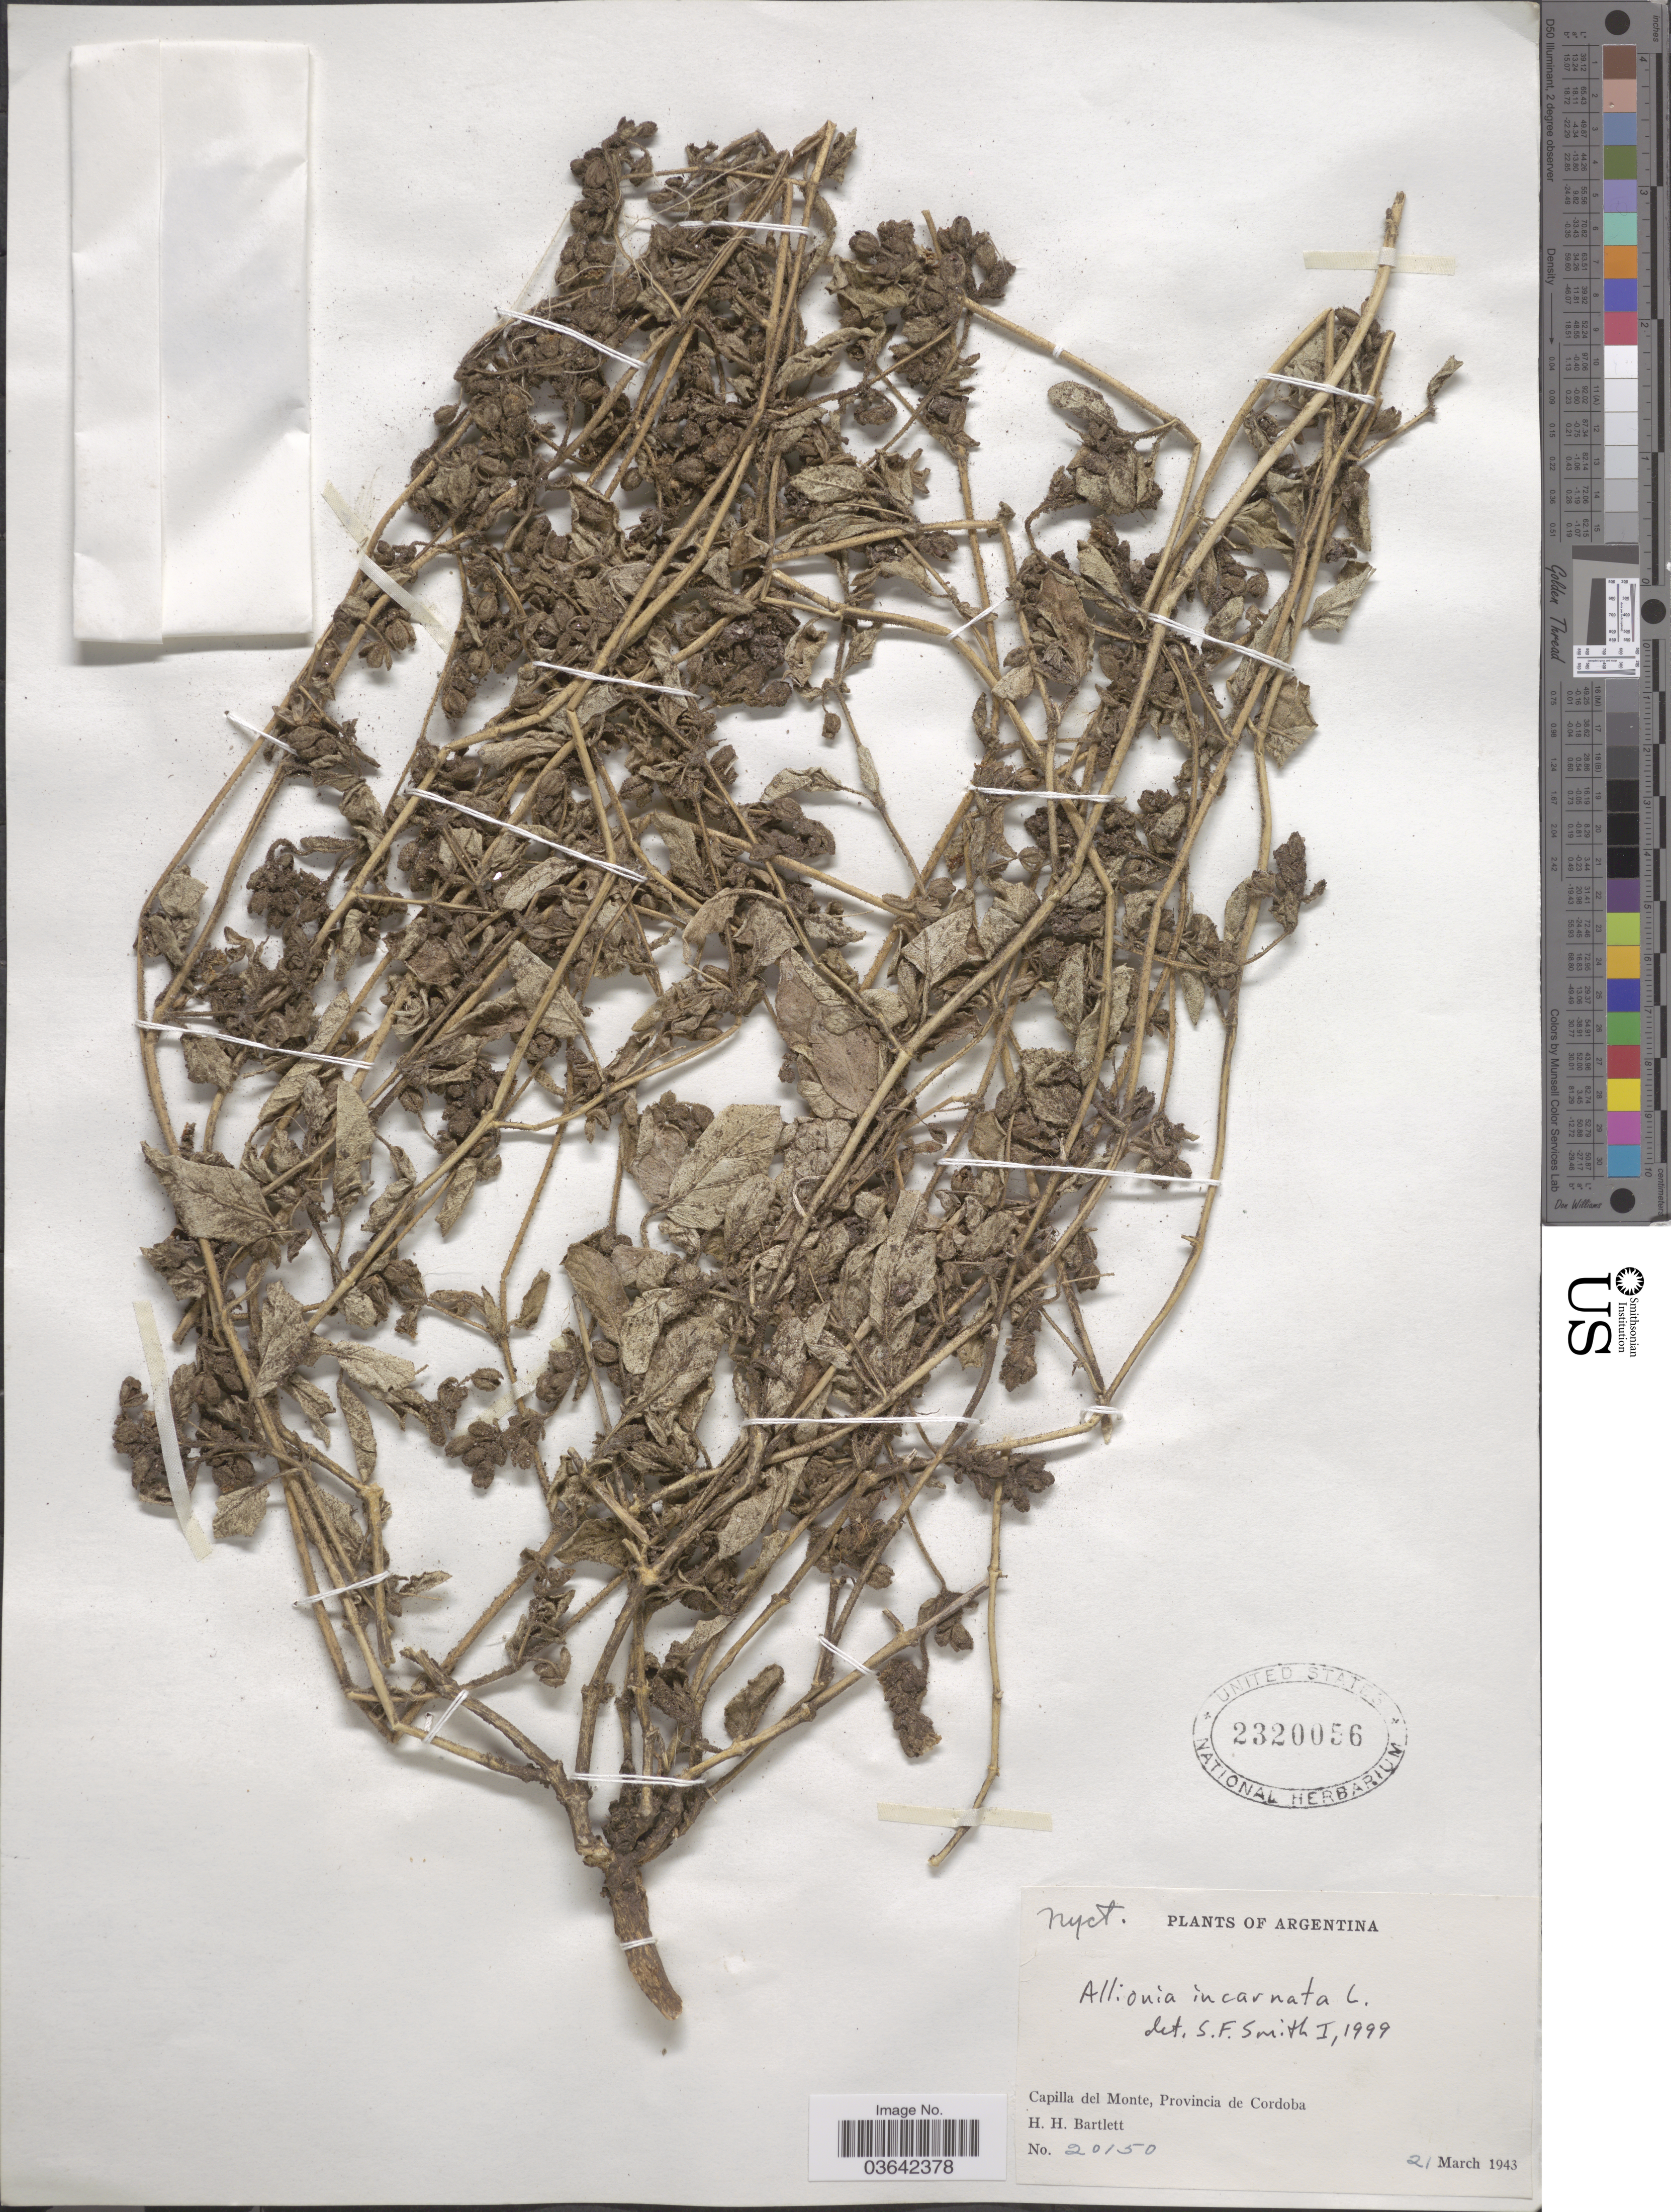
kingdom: Plantae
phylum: Tracheophyta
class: Magnoliopsida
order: Caryophyllales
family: Nyctaginaceae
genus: Allionia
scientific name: Allionia incarnata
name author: L.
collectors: H. H. Bartlett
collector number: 20150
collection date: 1943-03-21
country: Argentina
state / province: Cordoba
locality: Capilla del Monte.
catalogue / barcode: US 2320056